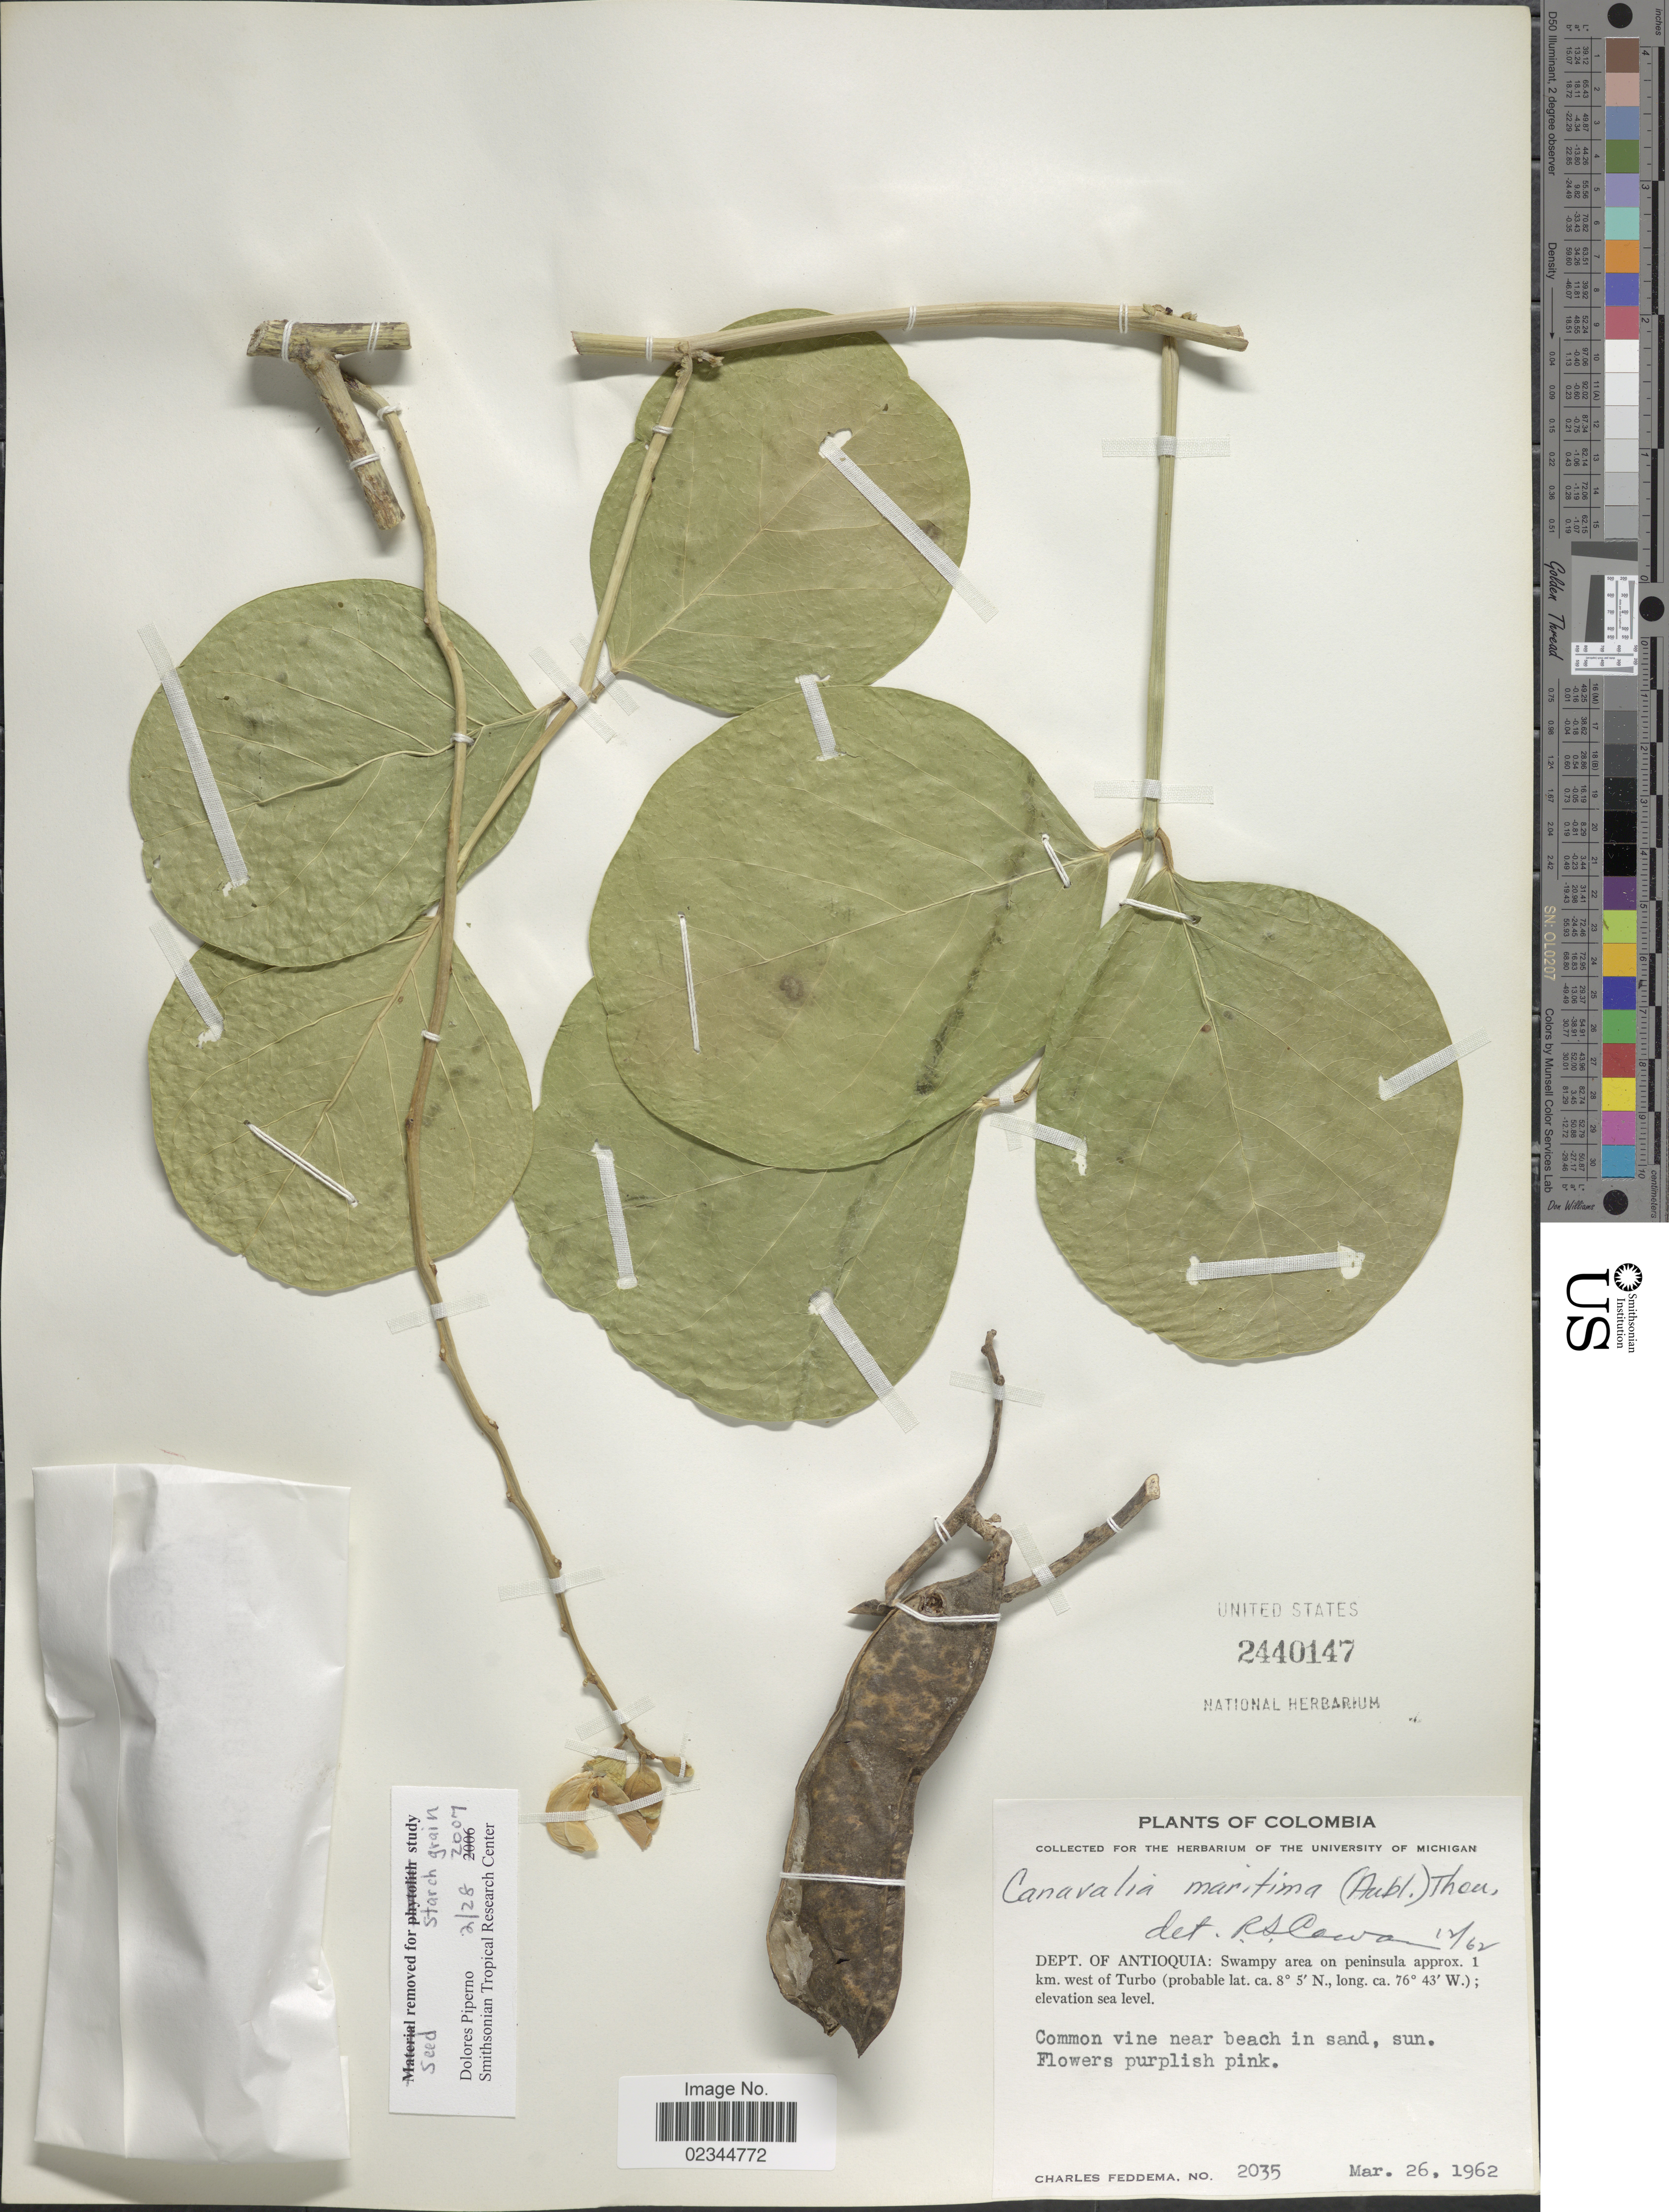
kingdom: Plantae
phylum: Tracheophyta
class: Magnoliopsida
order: Fabales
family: Fabaceae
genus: Canavalia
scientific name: Canavalia rosea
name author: (Sw.) DC.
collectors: C. Feddema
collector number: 2035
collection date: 1962-03-26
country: Colombia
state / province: Antioquia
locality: Dept. of Antioquia: Swampy area on peninsula approx. 1 km. west of Turbo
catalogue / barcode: US 2440147